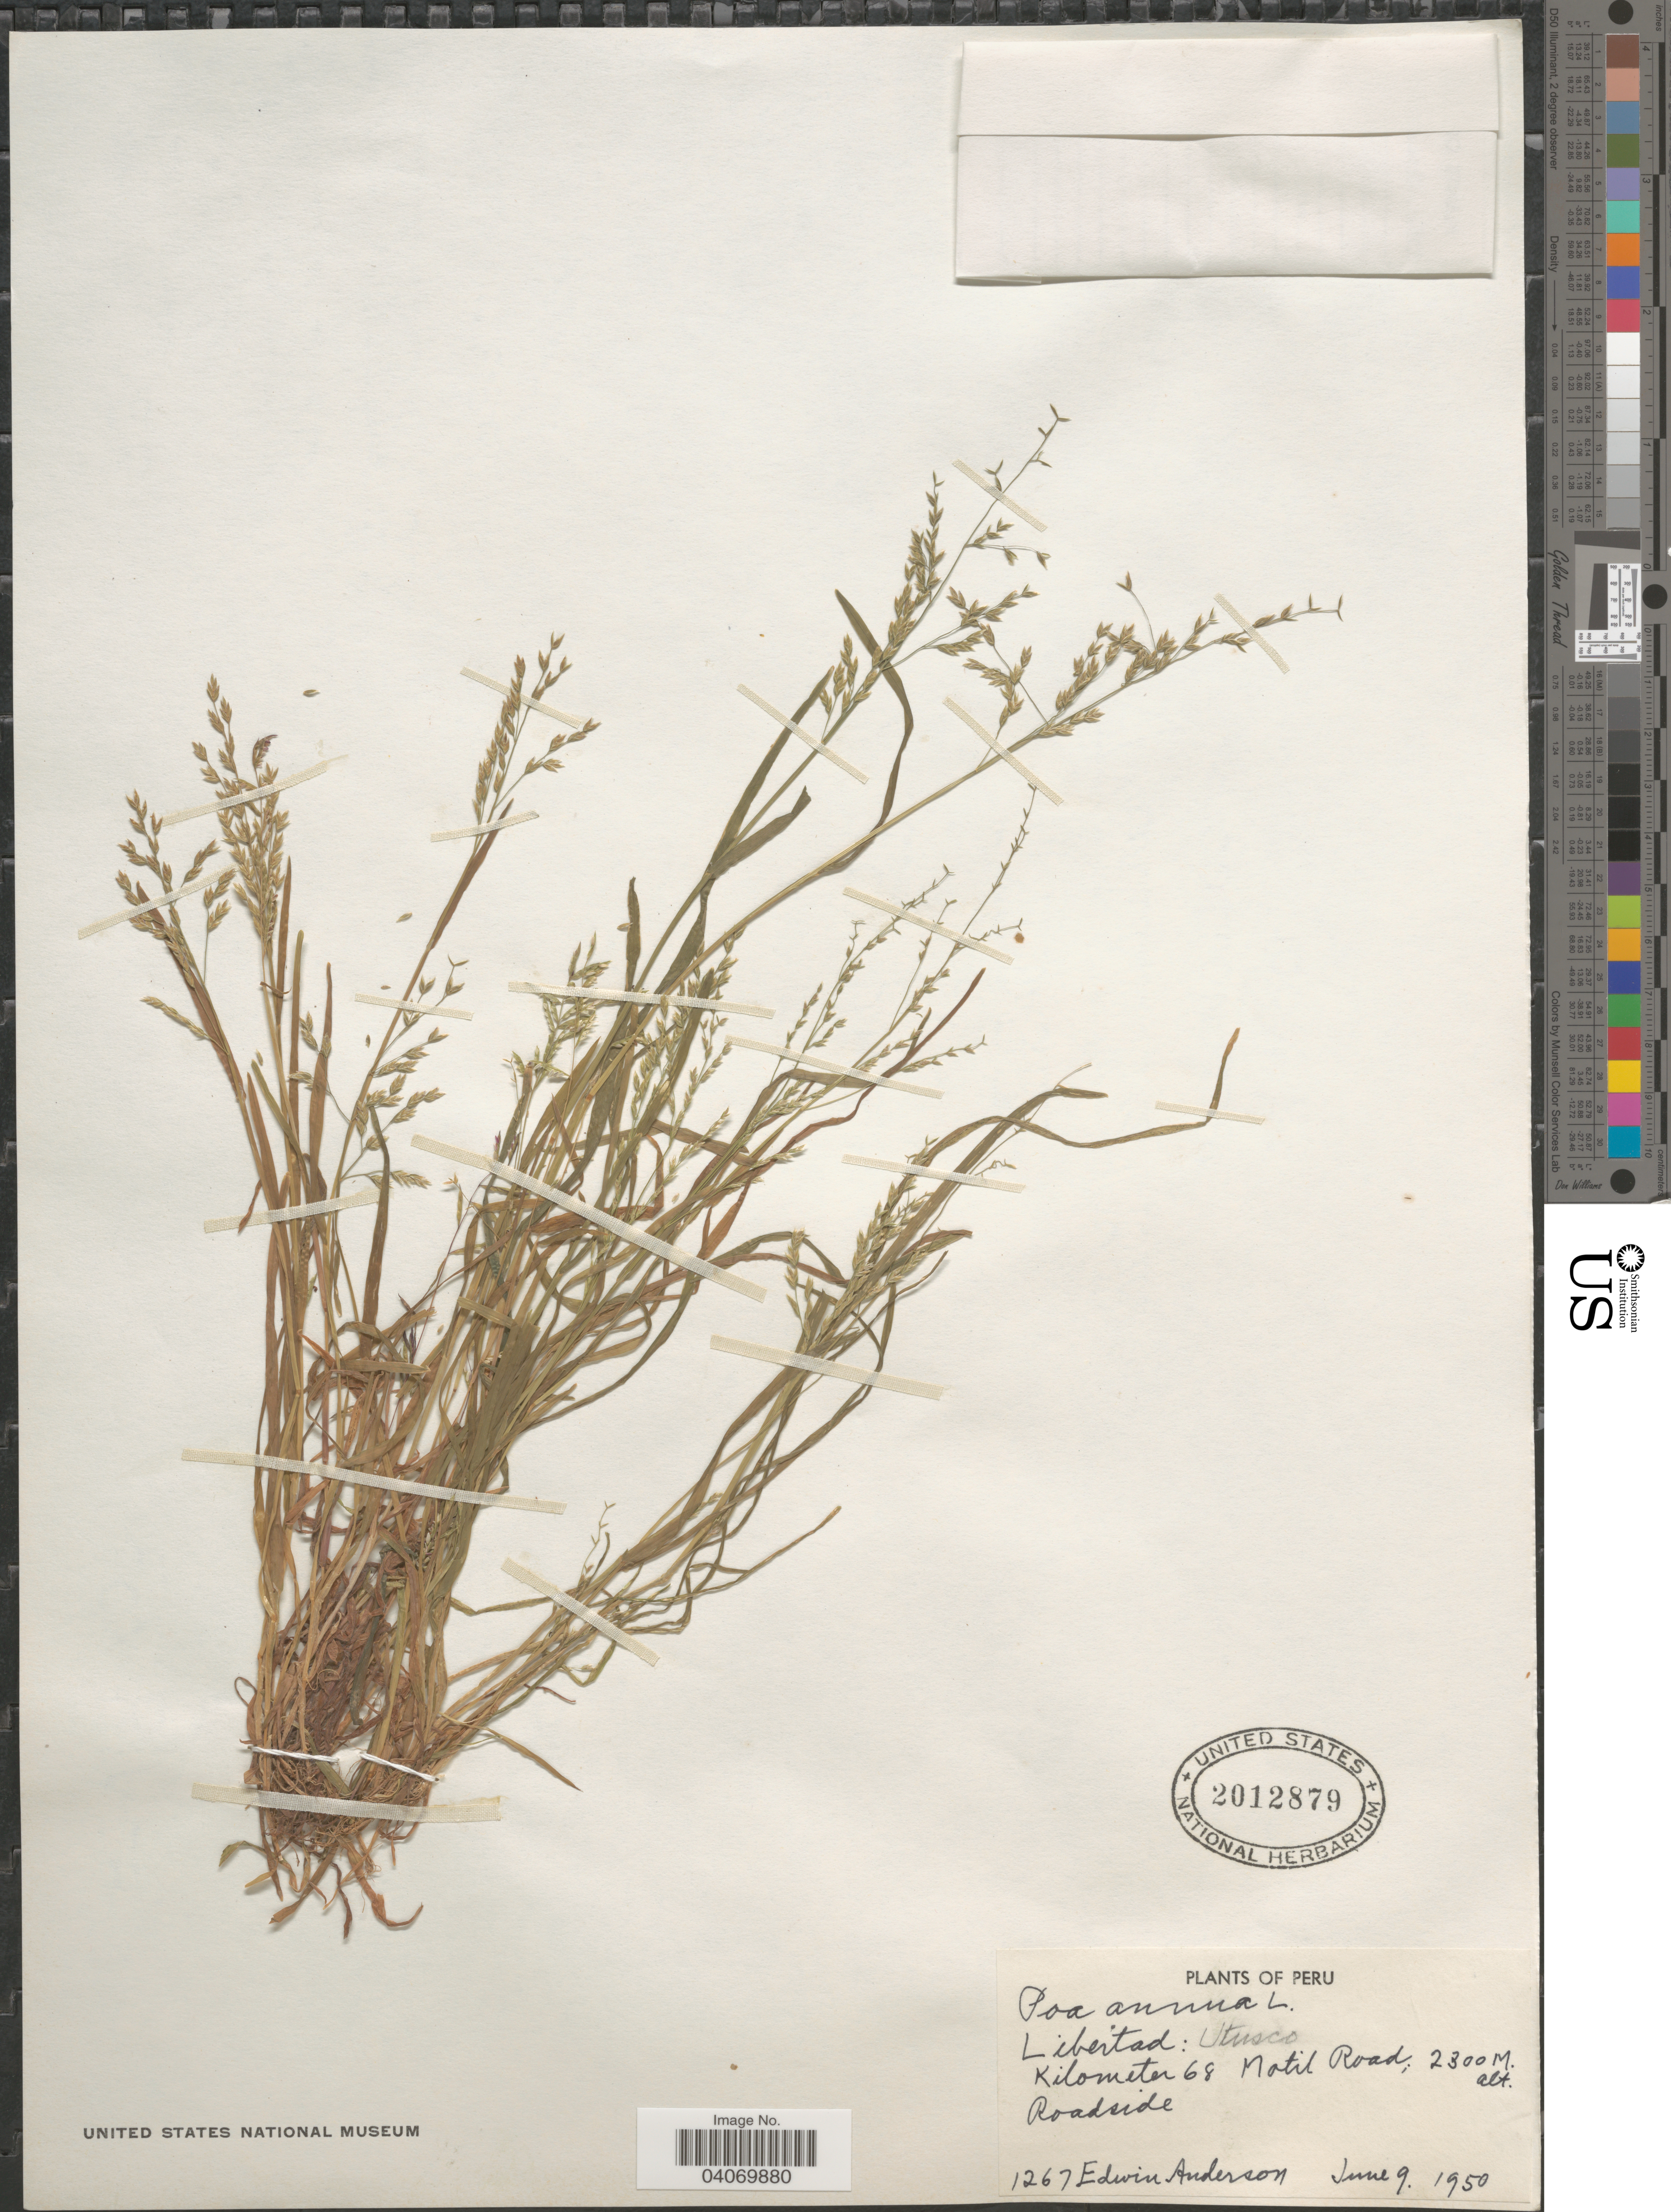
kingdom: Plantae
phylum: Tracheophyta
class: Liliopsida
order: Poales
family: Poaceae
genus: Poa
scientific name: Poa annua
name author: L.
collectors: E. Anderson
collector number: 1267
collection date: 1950-06-09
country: Peru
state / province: La Libertad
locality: Utusco. Kilometer 68 Motil Road, Roadside.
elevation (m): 2300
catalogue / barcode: US 2012879